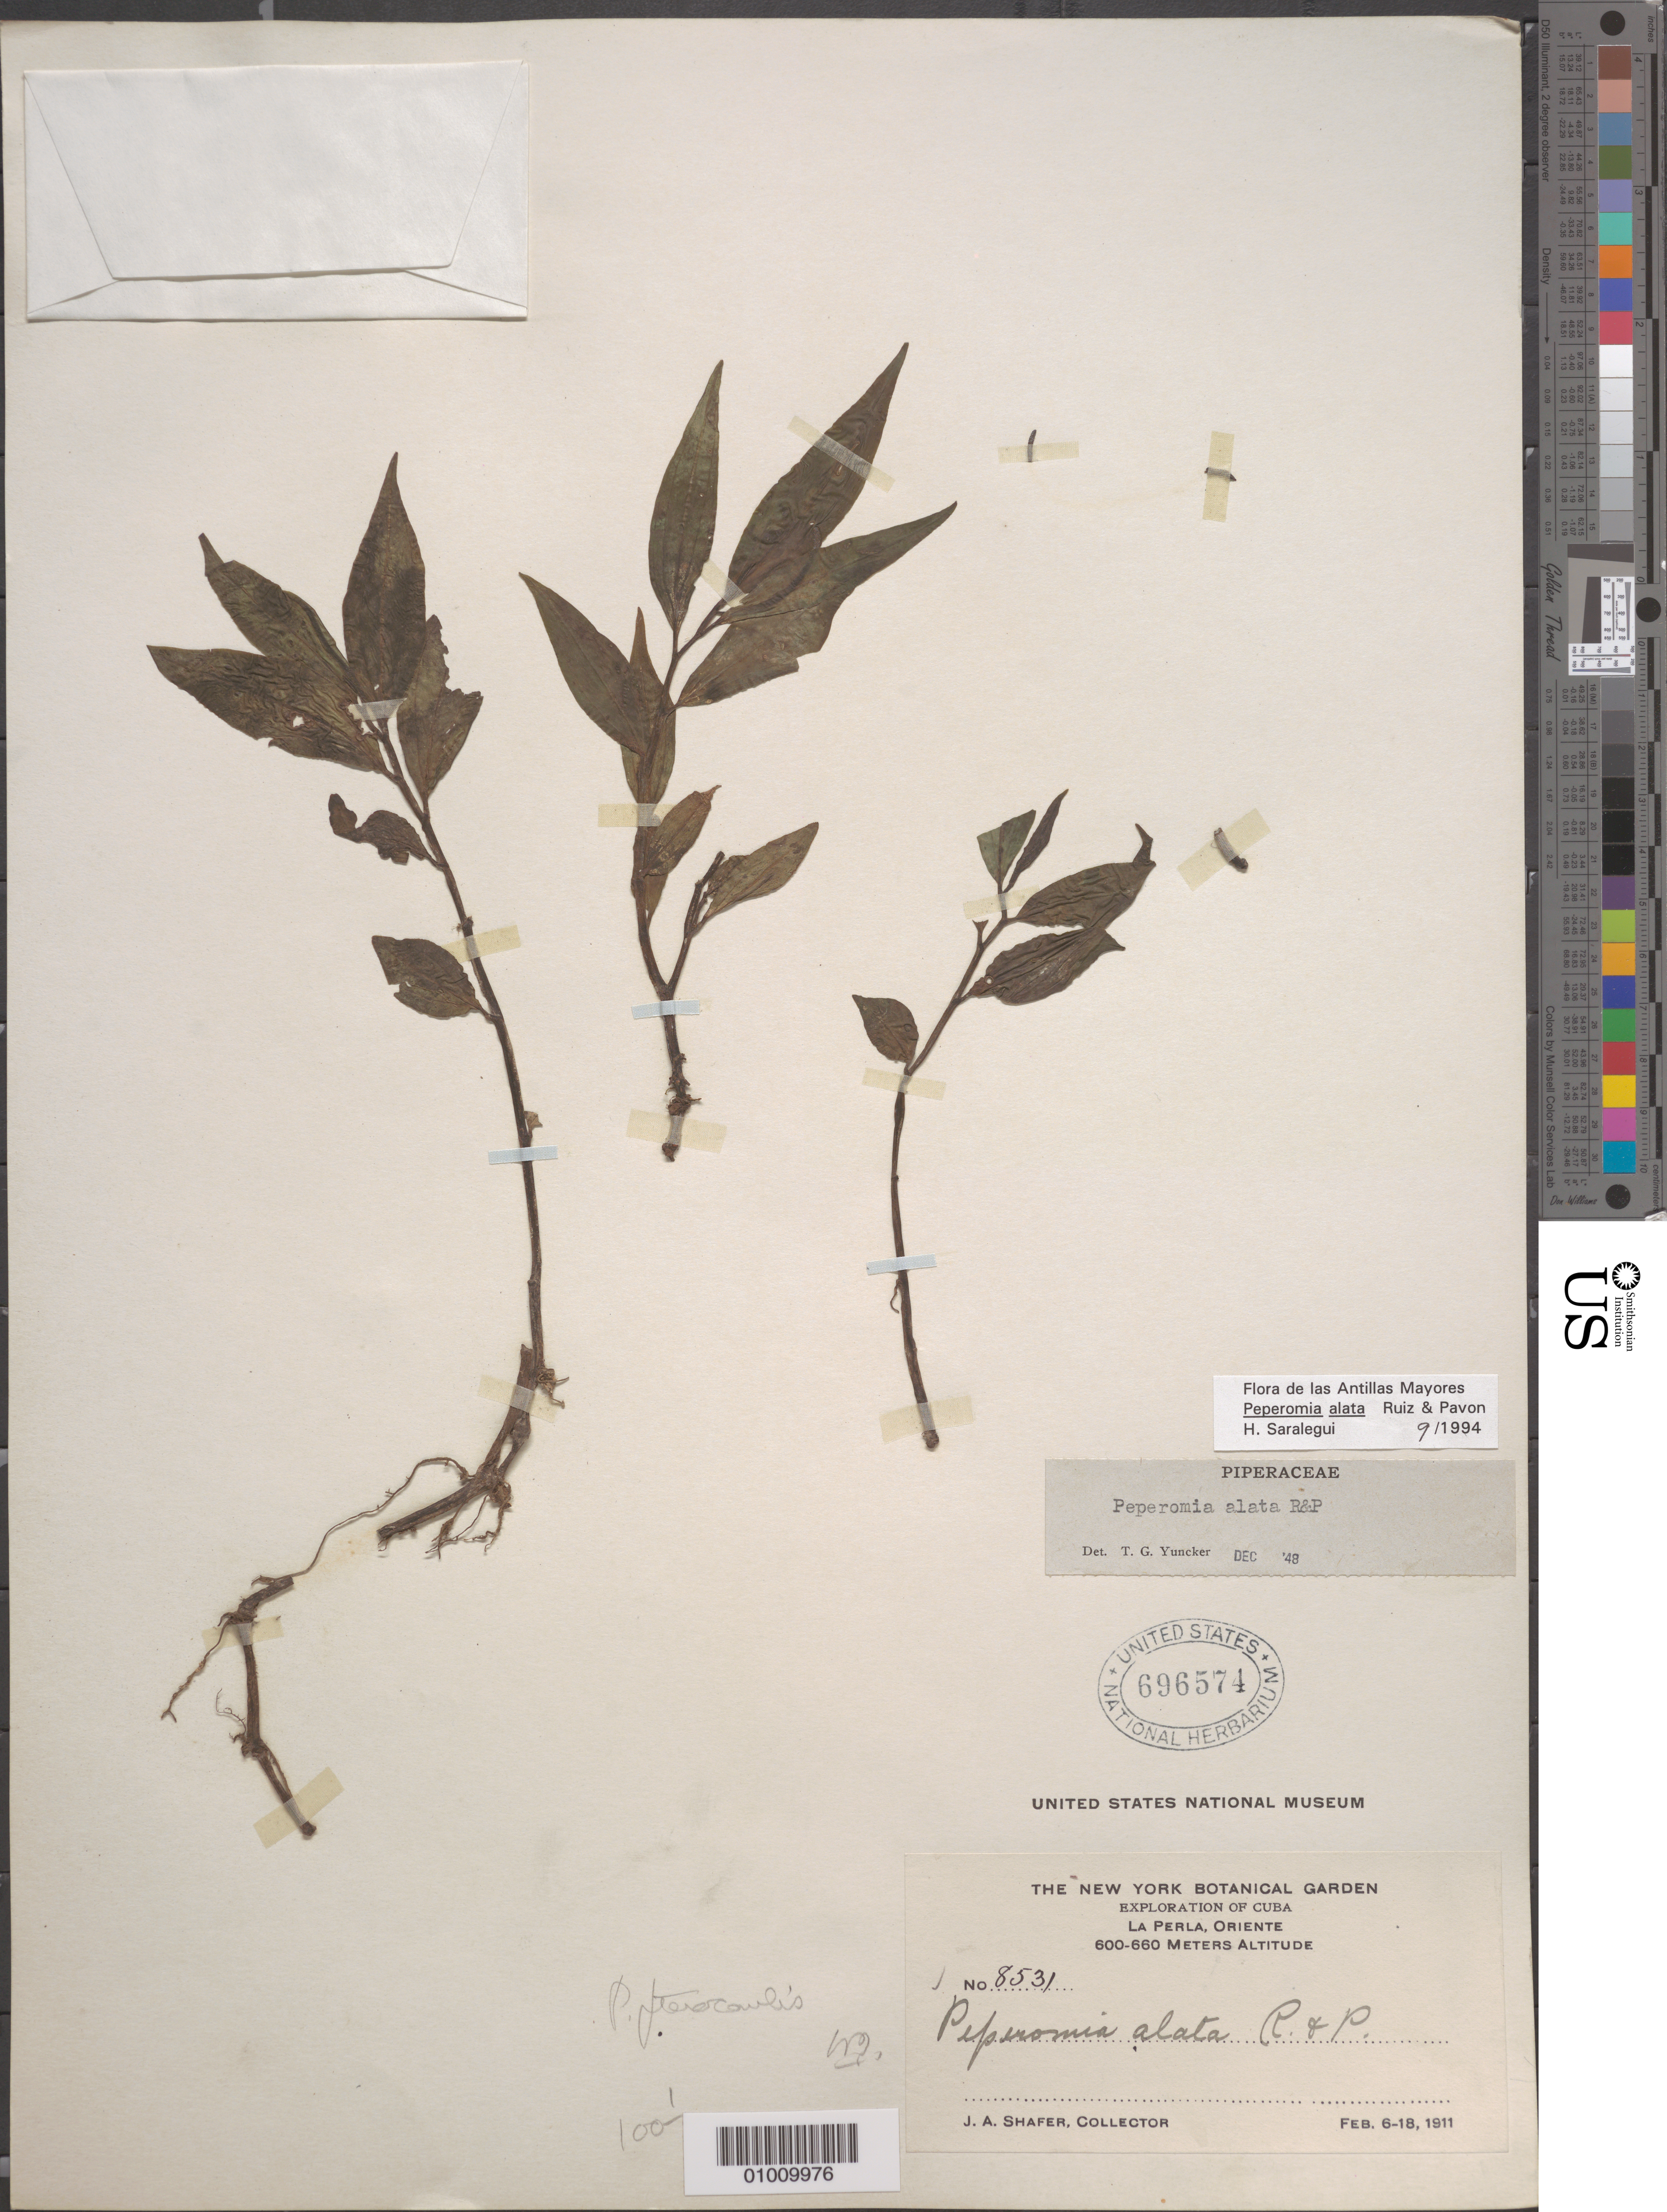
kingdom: Plantae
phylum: Tracheophyta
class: Magnoliopsida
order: Piperales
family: Piperaceae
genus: Peperomia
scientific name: Peperomia alata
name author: Ruiz & Pav.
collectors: J. A. Shafer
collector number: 8531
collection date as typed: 06 Feb 1911 to 18 Feb 1911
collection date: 1911-02-06/1911-02-18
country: Cuba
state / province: Oriente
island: Cuba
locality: La Perla, Oriente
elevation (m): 600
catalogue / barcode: US 696574